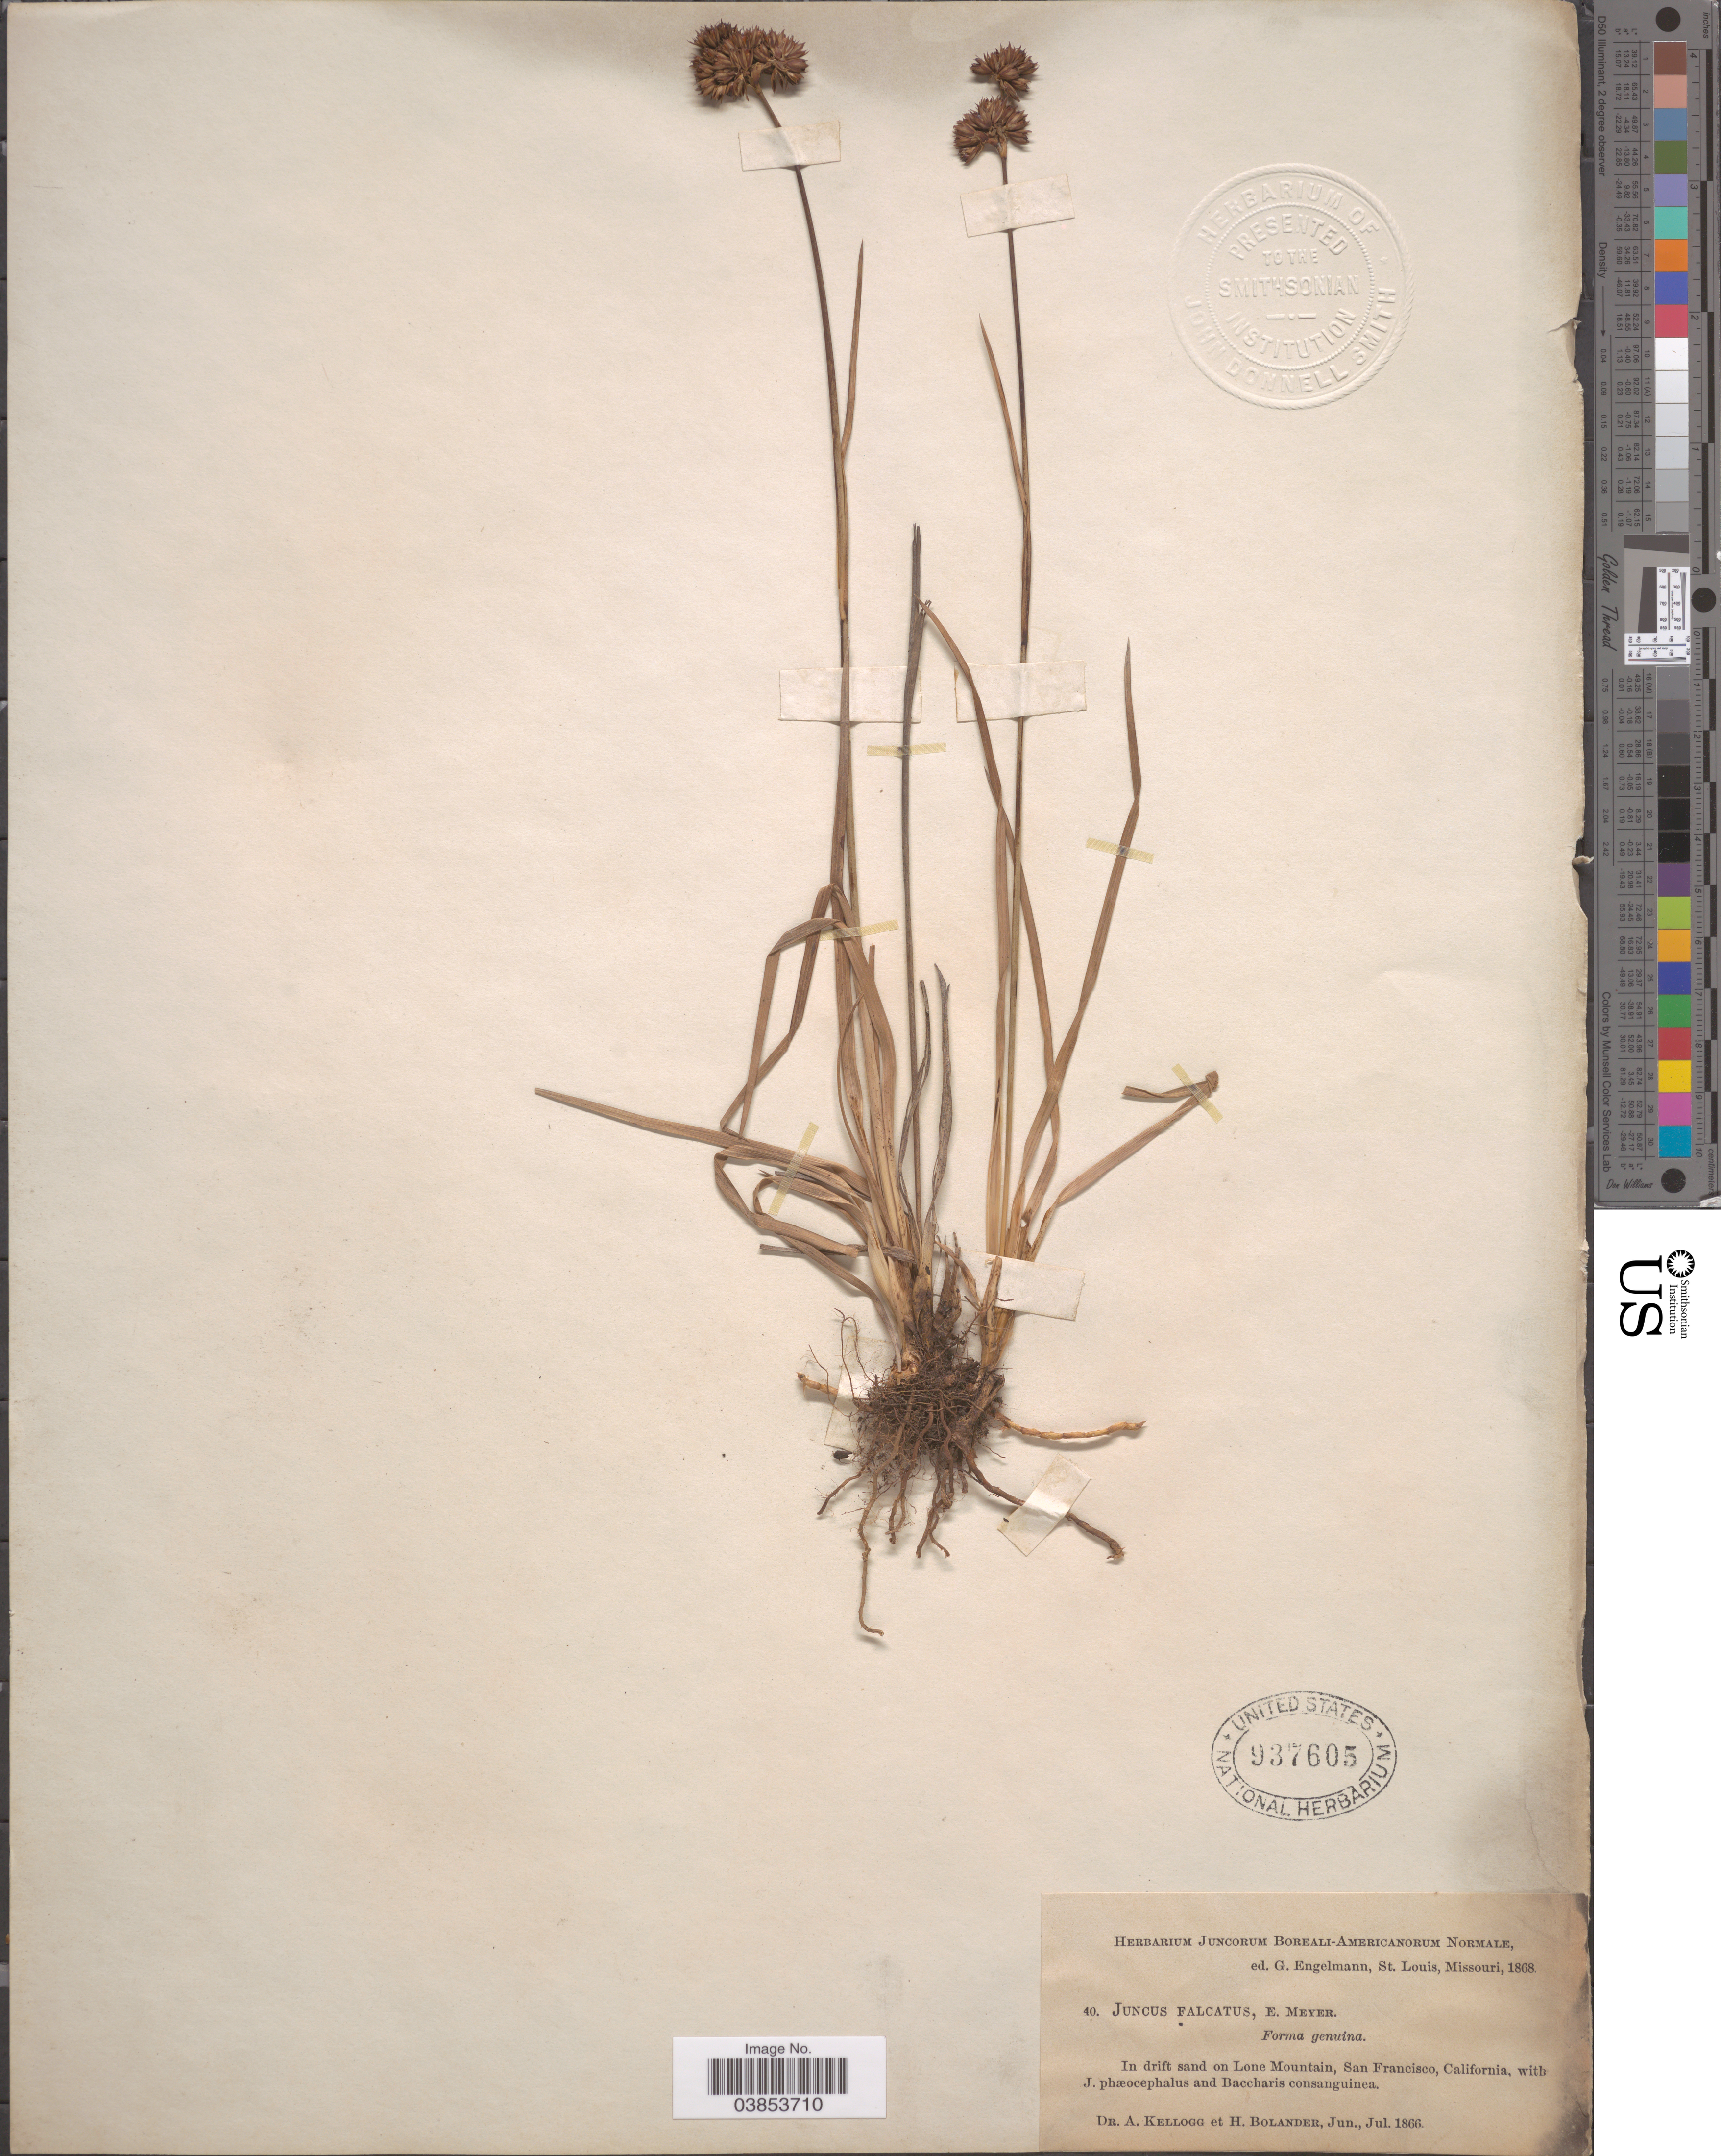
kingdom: Plantae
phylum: Tracheophyta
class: Liliopsida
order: Poales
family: Juncaceae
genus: Juncus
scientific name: Juncus falcatus var. alaskensis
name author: Coville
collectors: A. Kellogg & H. Bolander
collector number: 40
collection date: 1866-06/1866-07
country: United States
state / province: California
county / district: San Francisco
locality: In drift sand on Lone Mountain, San Francisco.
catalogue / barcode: US 937605